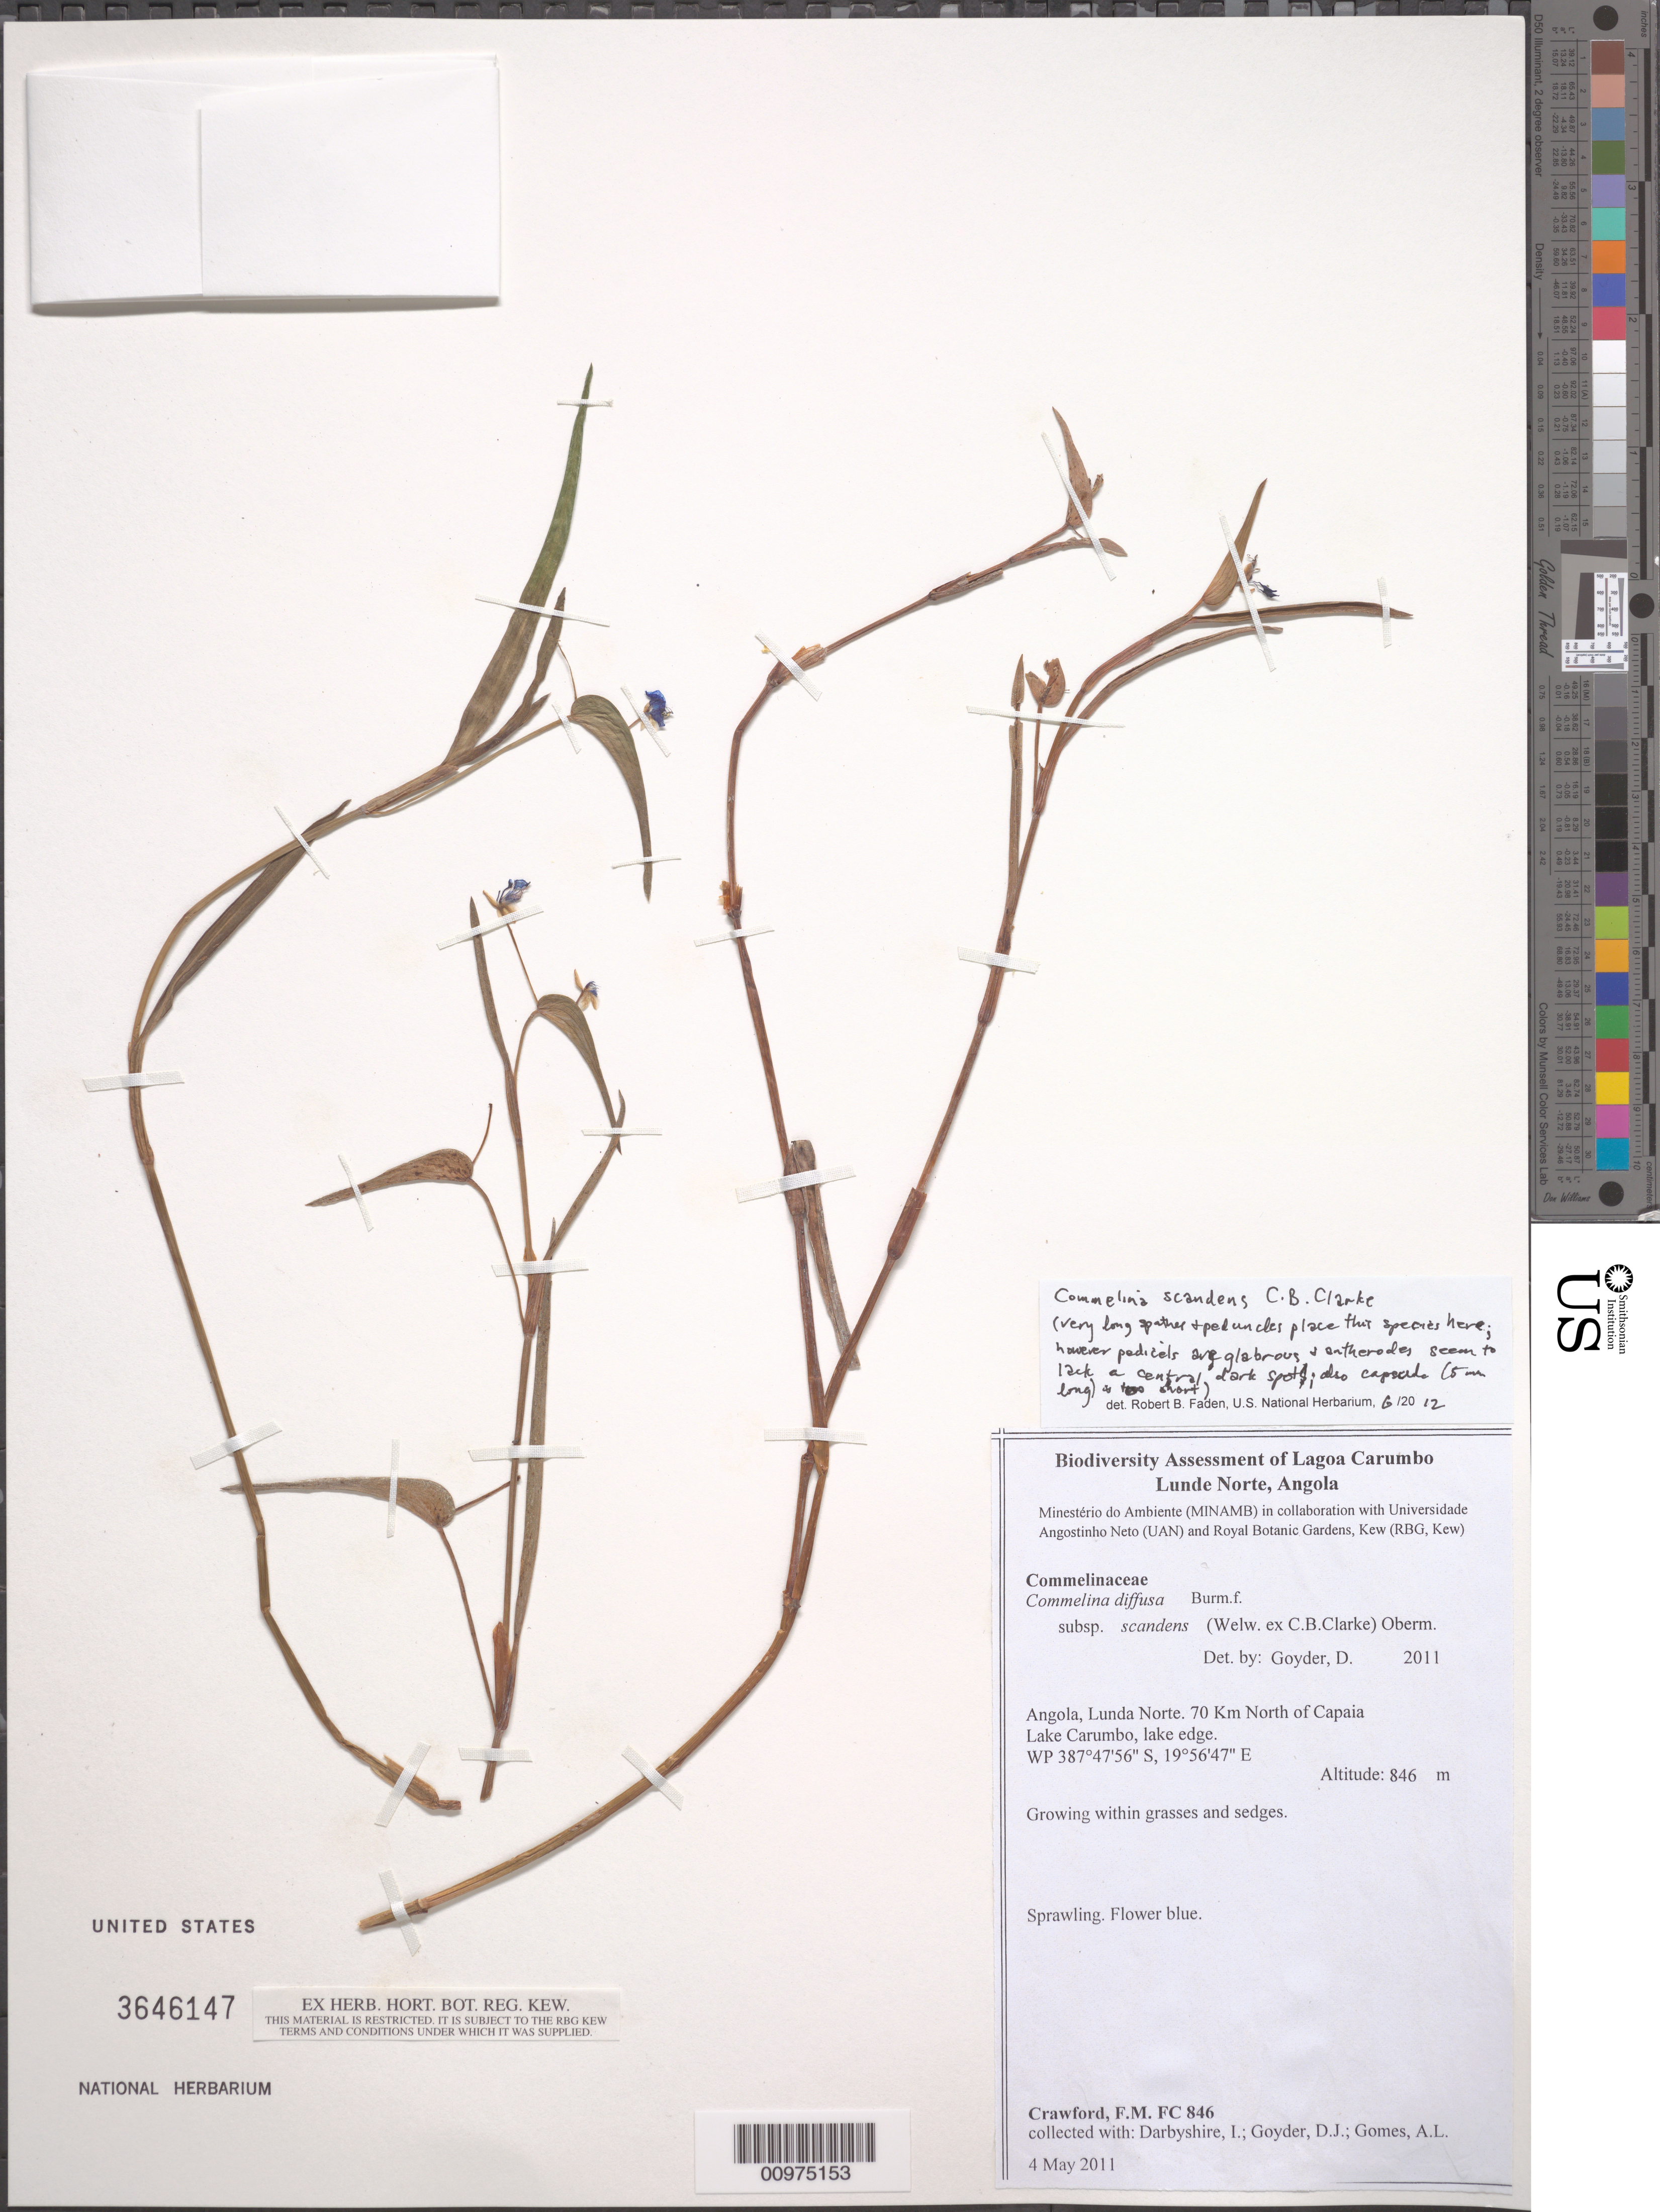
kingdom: Plantae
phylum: Tracheophyta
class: Liliopsida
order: Commelinales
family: Commelinaceae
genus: Commelina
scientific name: Commelina scandens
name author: Welw. ex C.B. Clarke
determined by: Faden, Robert B., (US), Smithsonian Institution - National Museum of Natural History (UNITED STATES)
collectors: F. Crawford et al.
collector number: FC 846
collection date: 2011-05-04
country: Angola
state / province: Lunda Norte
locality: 70 km North of Capaia. Lake Carumbo Camp Site. WP 3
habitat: Growing within grasses and sedges.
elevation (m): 846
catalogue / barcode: US 3646147